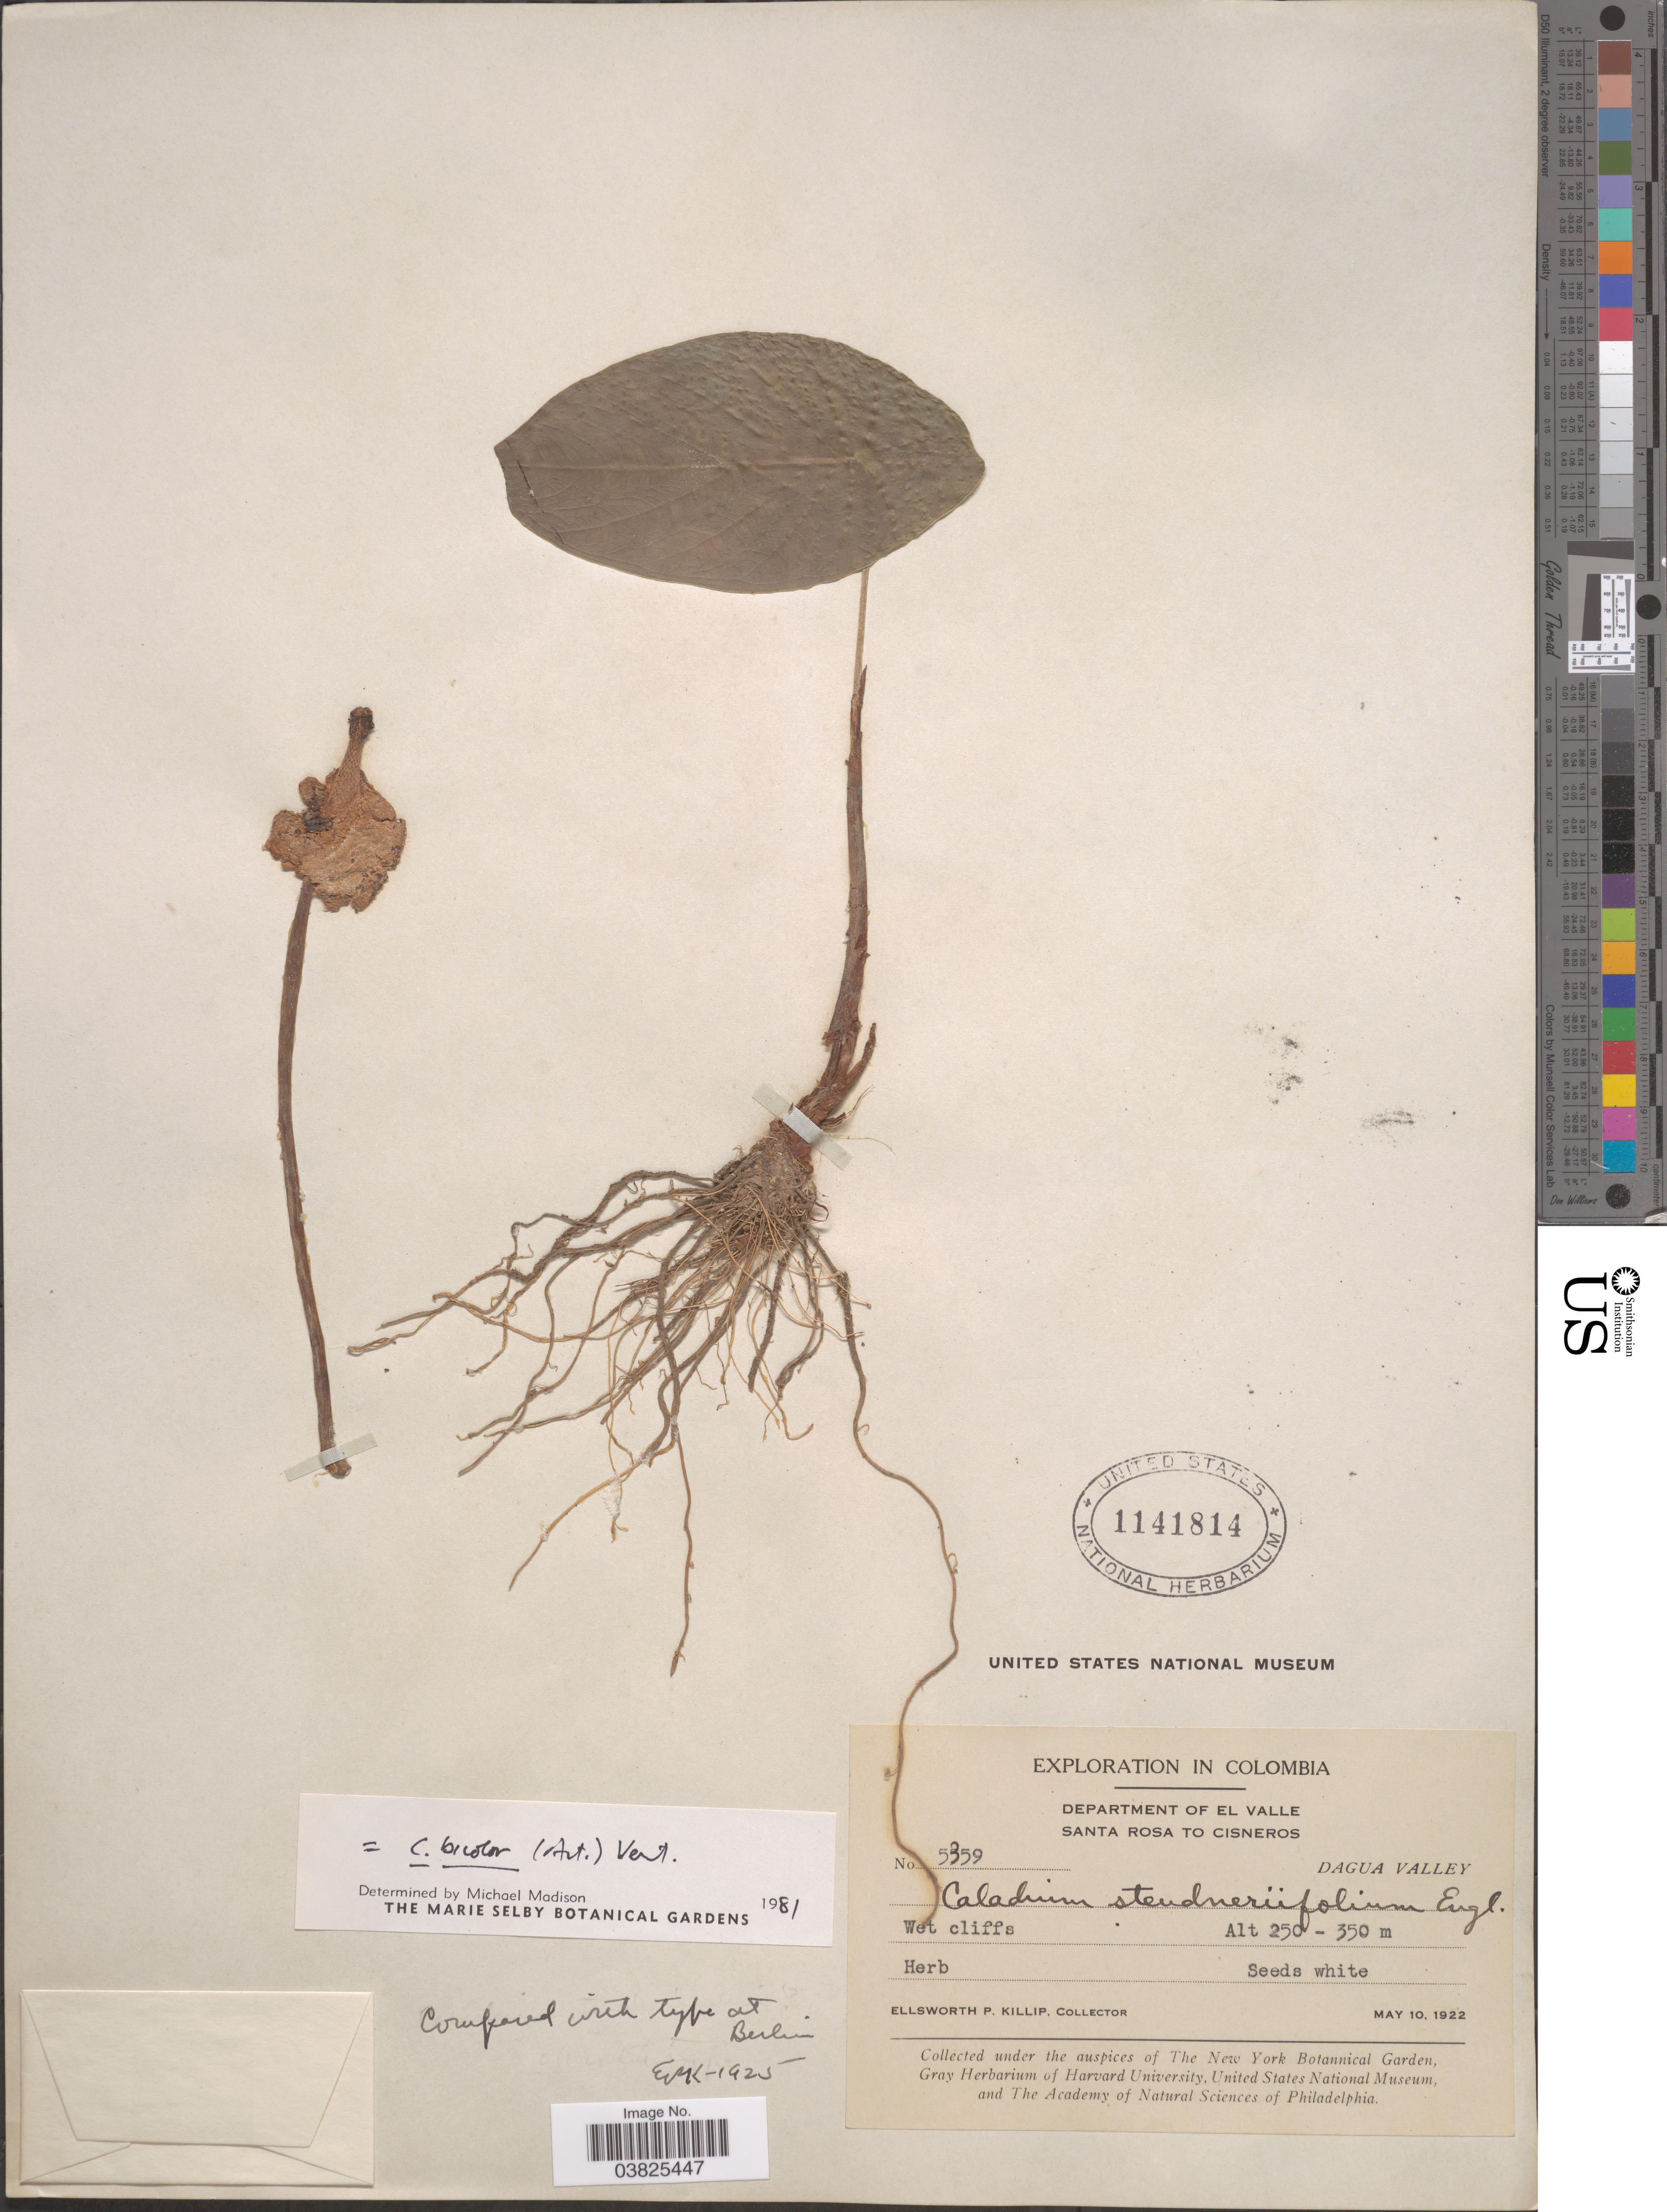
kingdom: Plantae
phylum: Tracheophyta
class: Liliopsida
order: Alismatales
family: Araceae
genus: Caladium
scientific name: Caladium bicolor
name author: (Aiton) Vent.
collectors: E. P. Killip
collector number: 5359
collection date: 1922-05-10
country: Colombia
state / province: Valle del Cauca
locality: Department of El Valle. Santa Rosa to Cisneros. Dagua Valley.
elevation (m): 250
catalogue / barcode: US 1141814